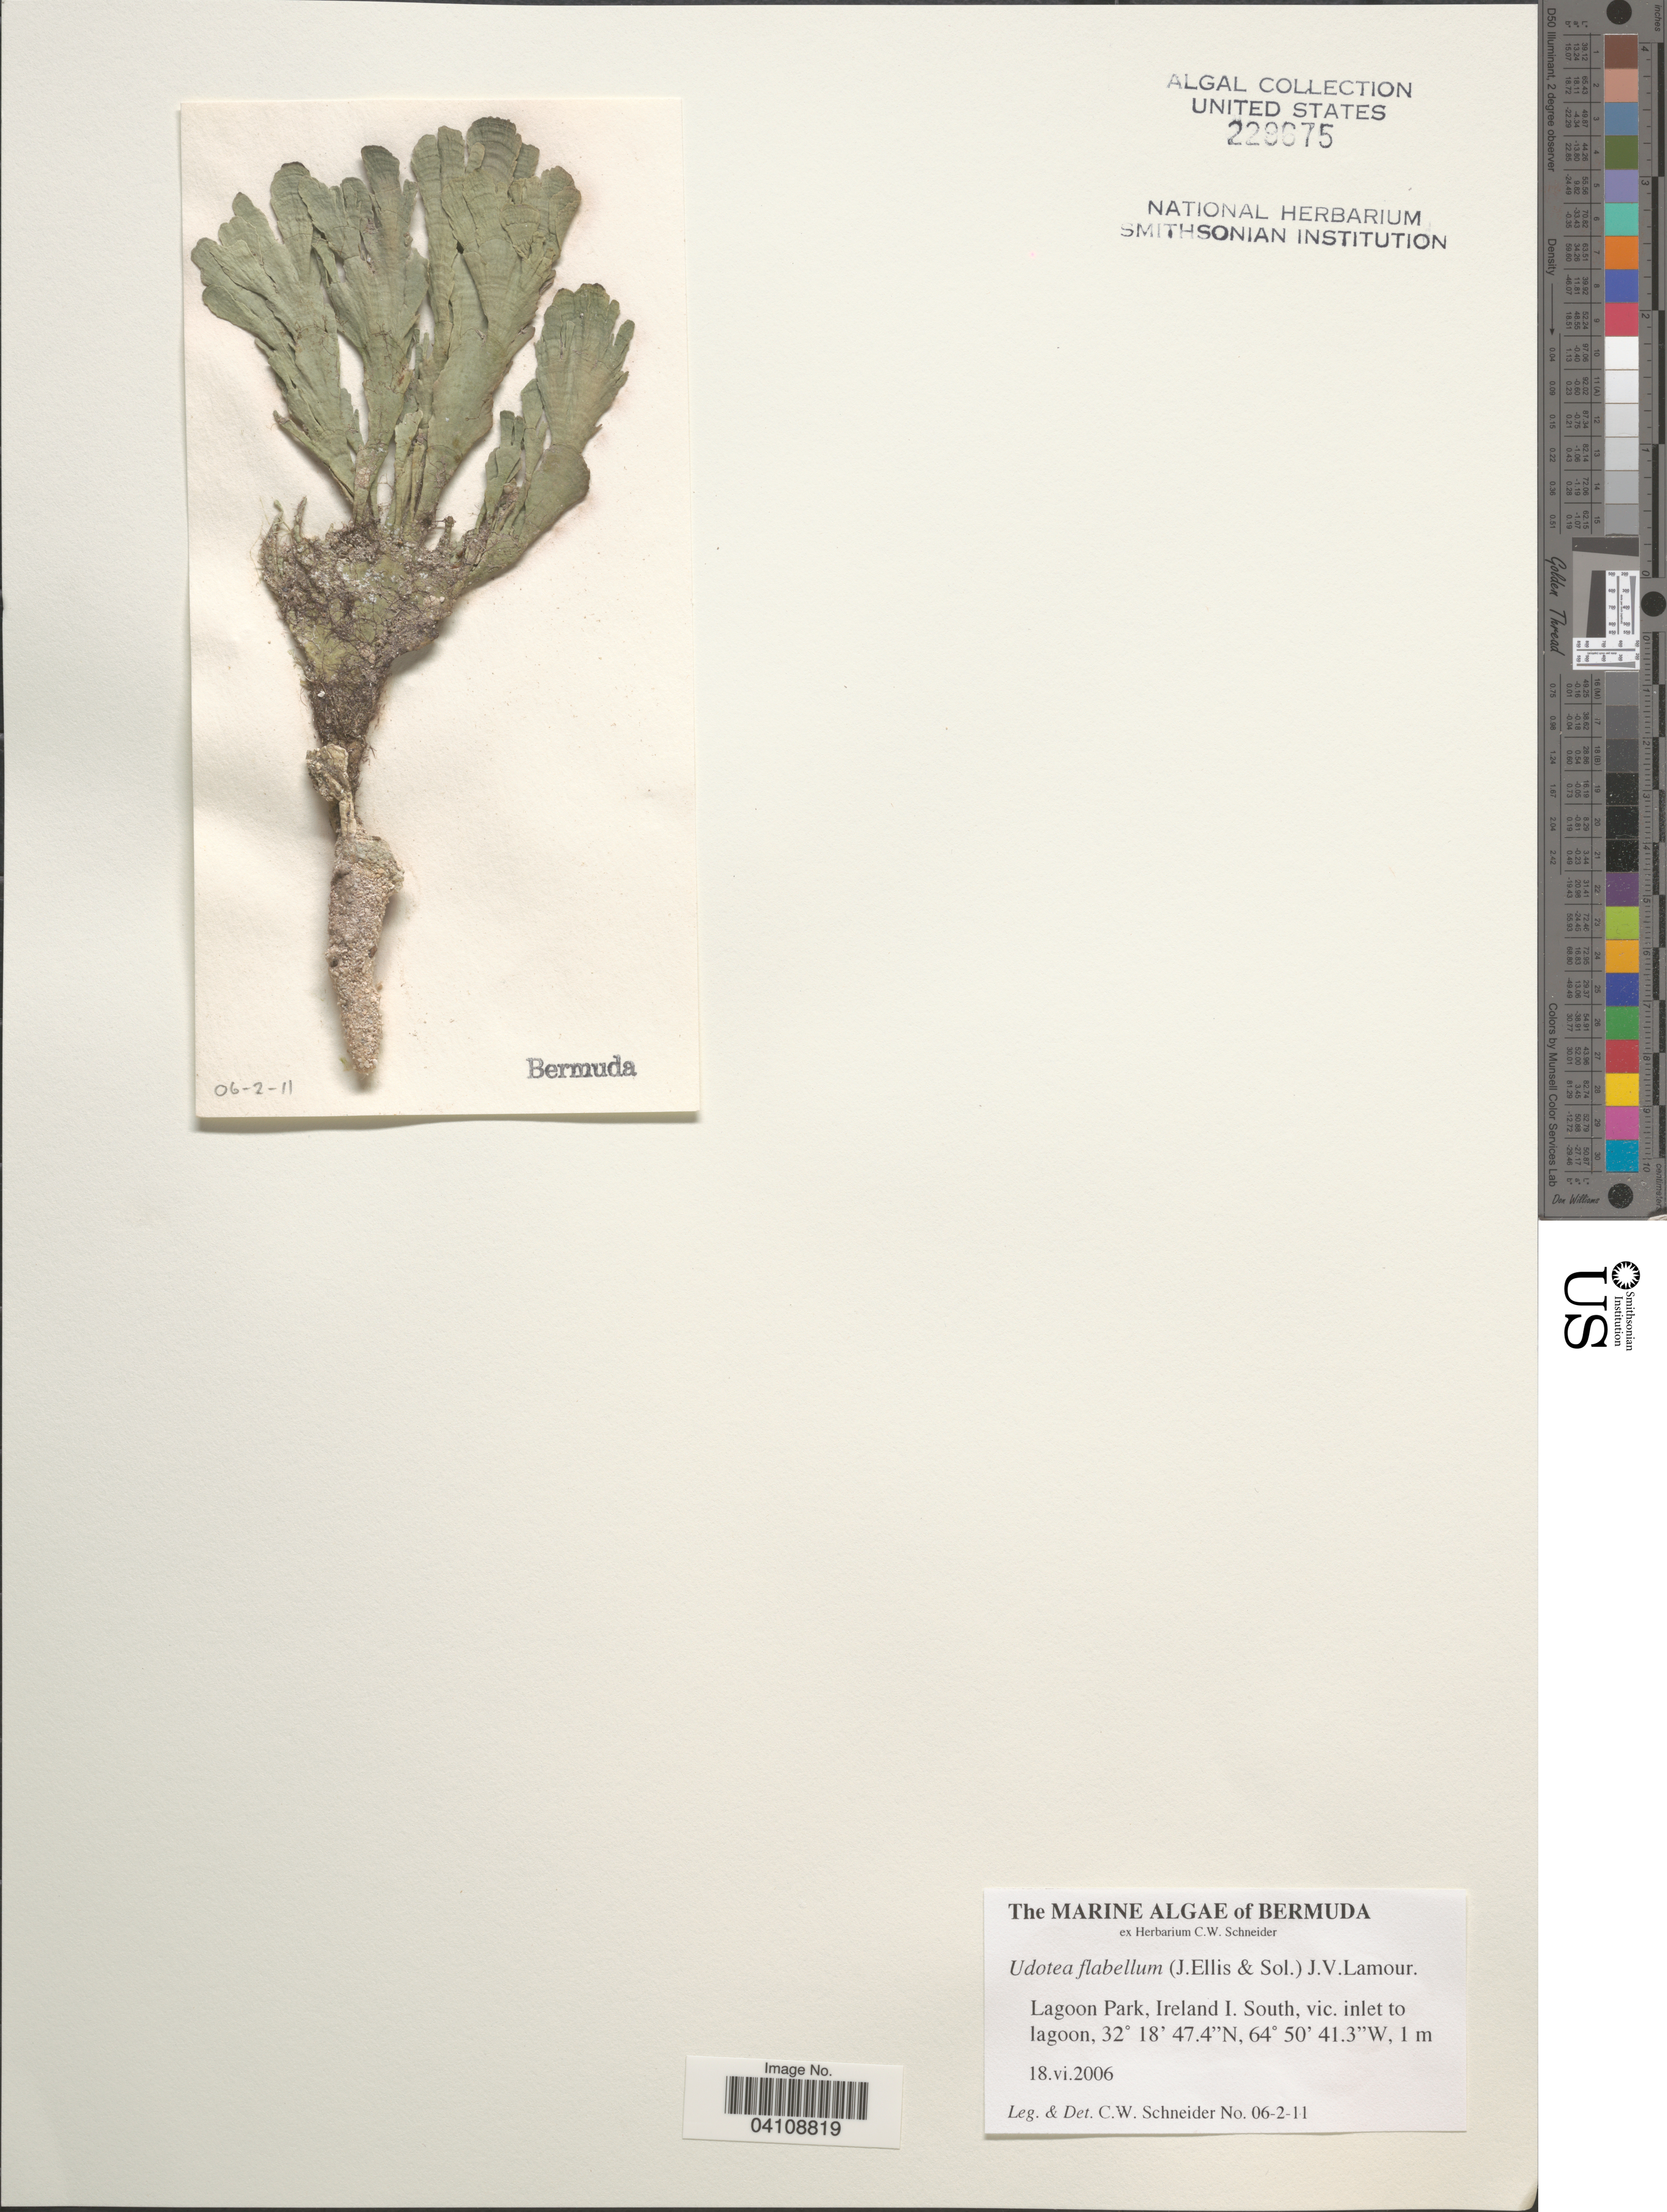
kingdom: Plantae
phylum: Chlorophyta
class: Ulvophyceae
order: Bryopsidales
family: Udoteaceae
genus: Udotea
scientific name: Udotea flabellum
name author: (J. Ellis & Sol.) M. Howe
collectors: C. W.Schneider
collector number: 06-2-11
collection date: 2006-06-18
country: Bermuda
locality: Lagoon Park, Ireland I. South, vic. inlet to lagoon.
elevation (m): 1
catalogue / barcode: US 229675